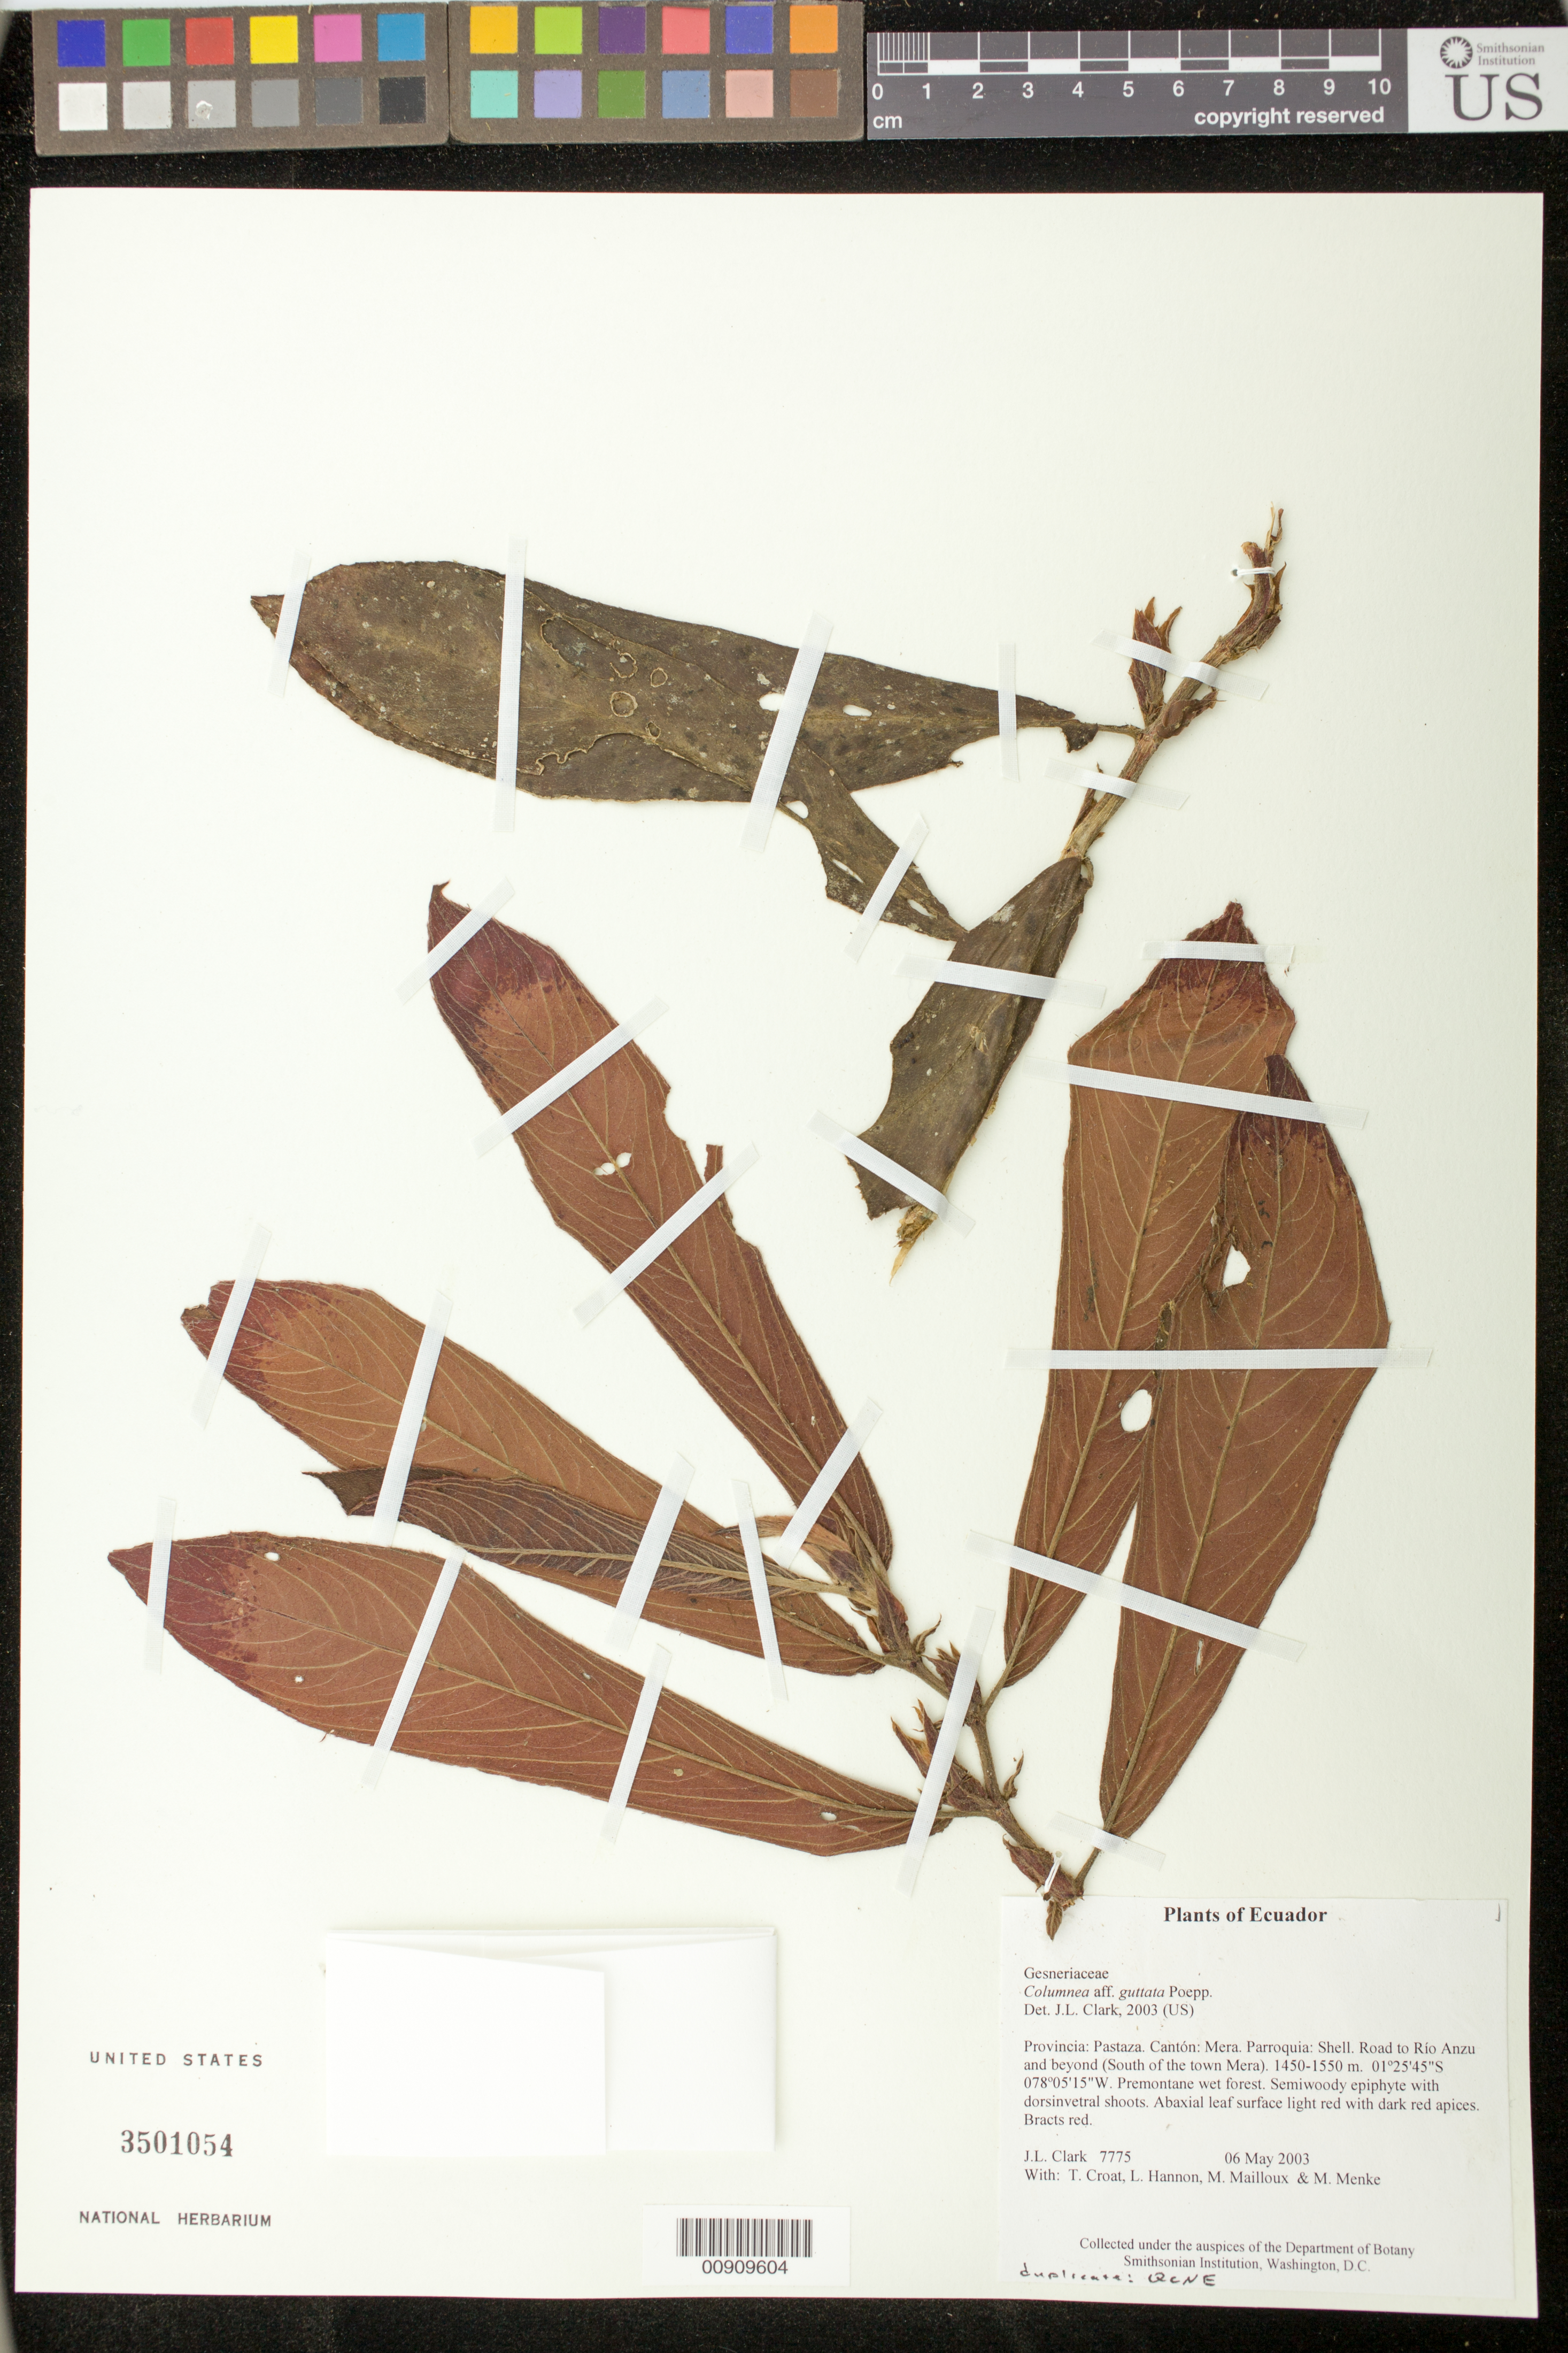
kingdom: Plantae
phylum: Tracheophyta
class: Magnoliopsida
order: Lamiales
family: Gesneriaceae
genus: Columnea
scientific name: Columnea guttata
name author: Poepp.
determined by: Clark, J. L., (SEL), The Marie Selby Botanical Garden (UNITED STATES)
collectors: J. L. Clark, T. B. Croat, L. Hannon, M. Mailloux & M. Menke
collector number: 7775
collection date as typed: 06 May 2003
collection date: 2003-05-06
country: Ecuador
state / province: Pastaza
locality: Mera. Parroquia: Shell. Road to Río Anzu and beyond (South of the town Mera).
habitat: Premontane wet forest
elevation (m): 1450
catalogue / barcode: US 3501054